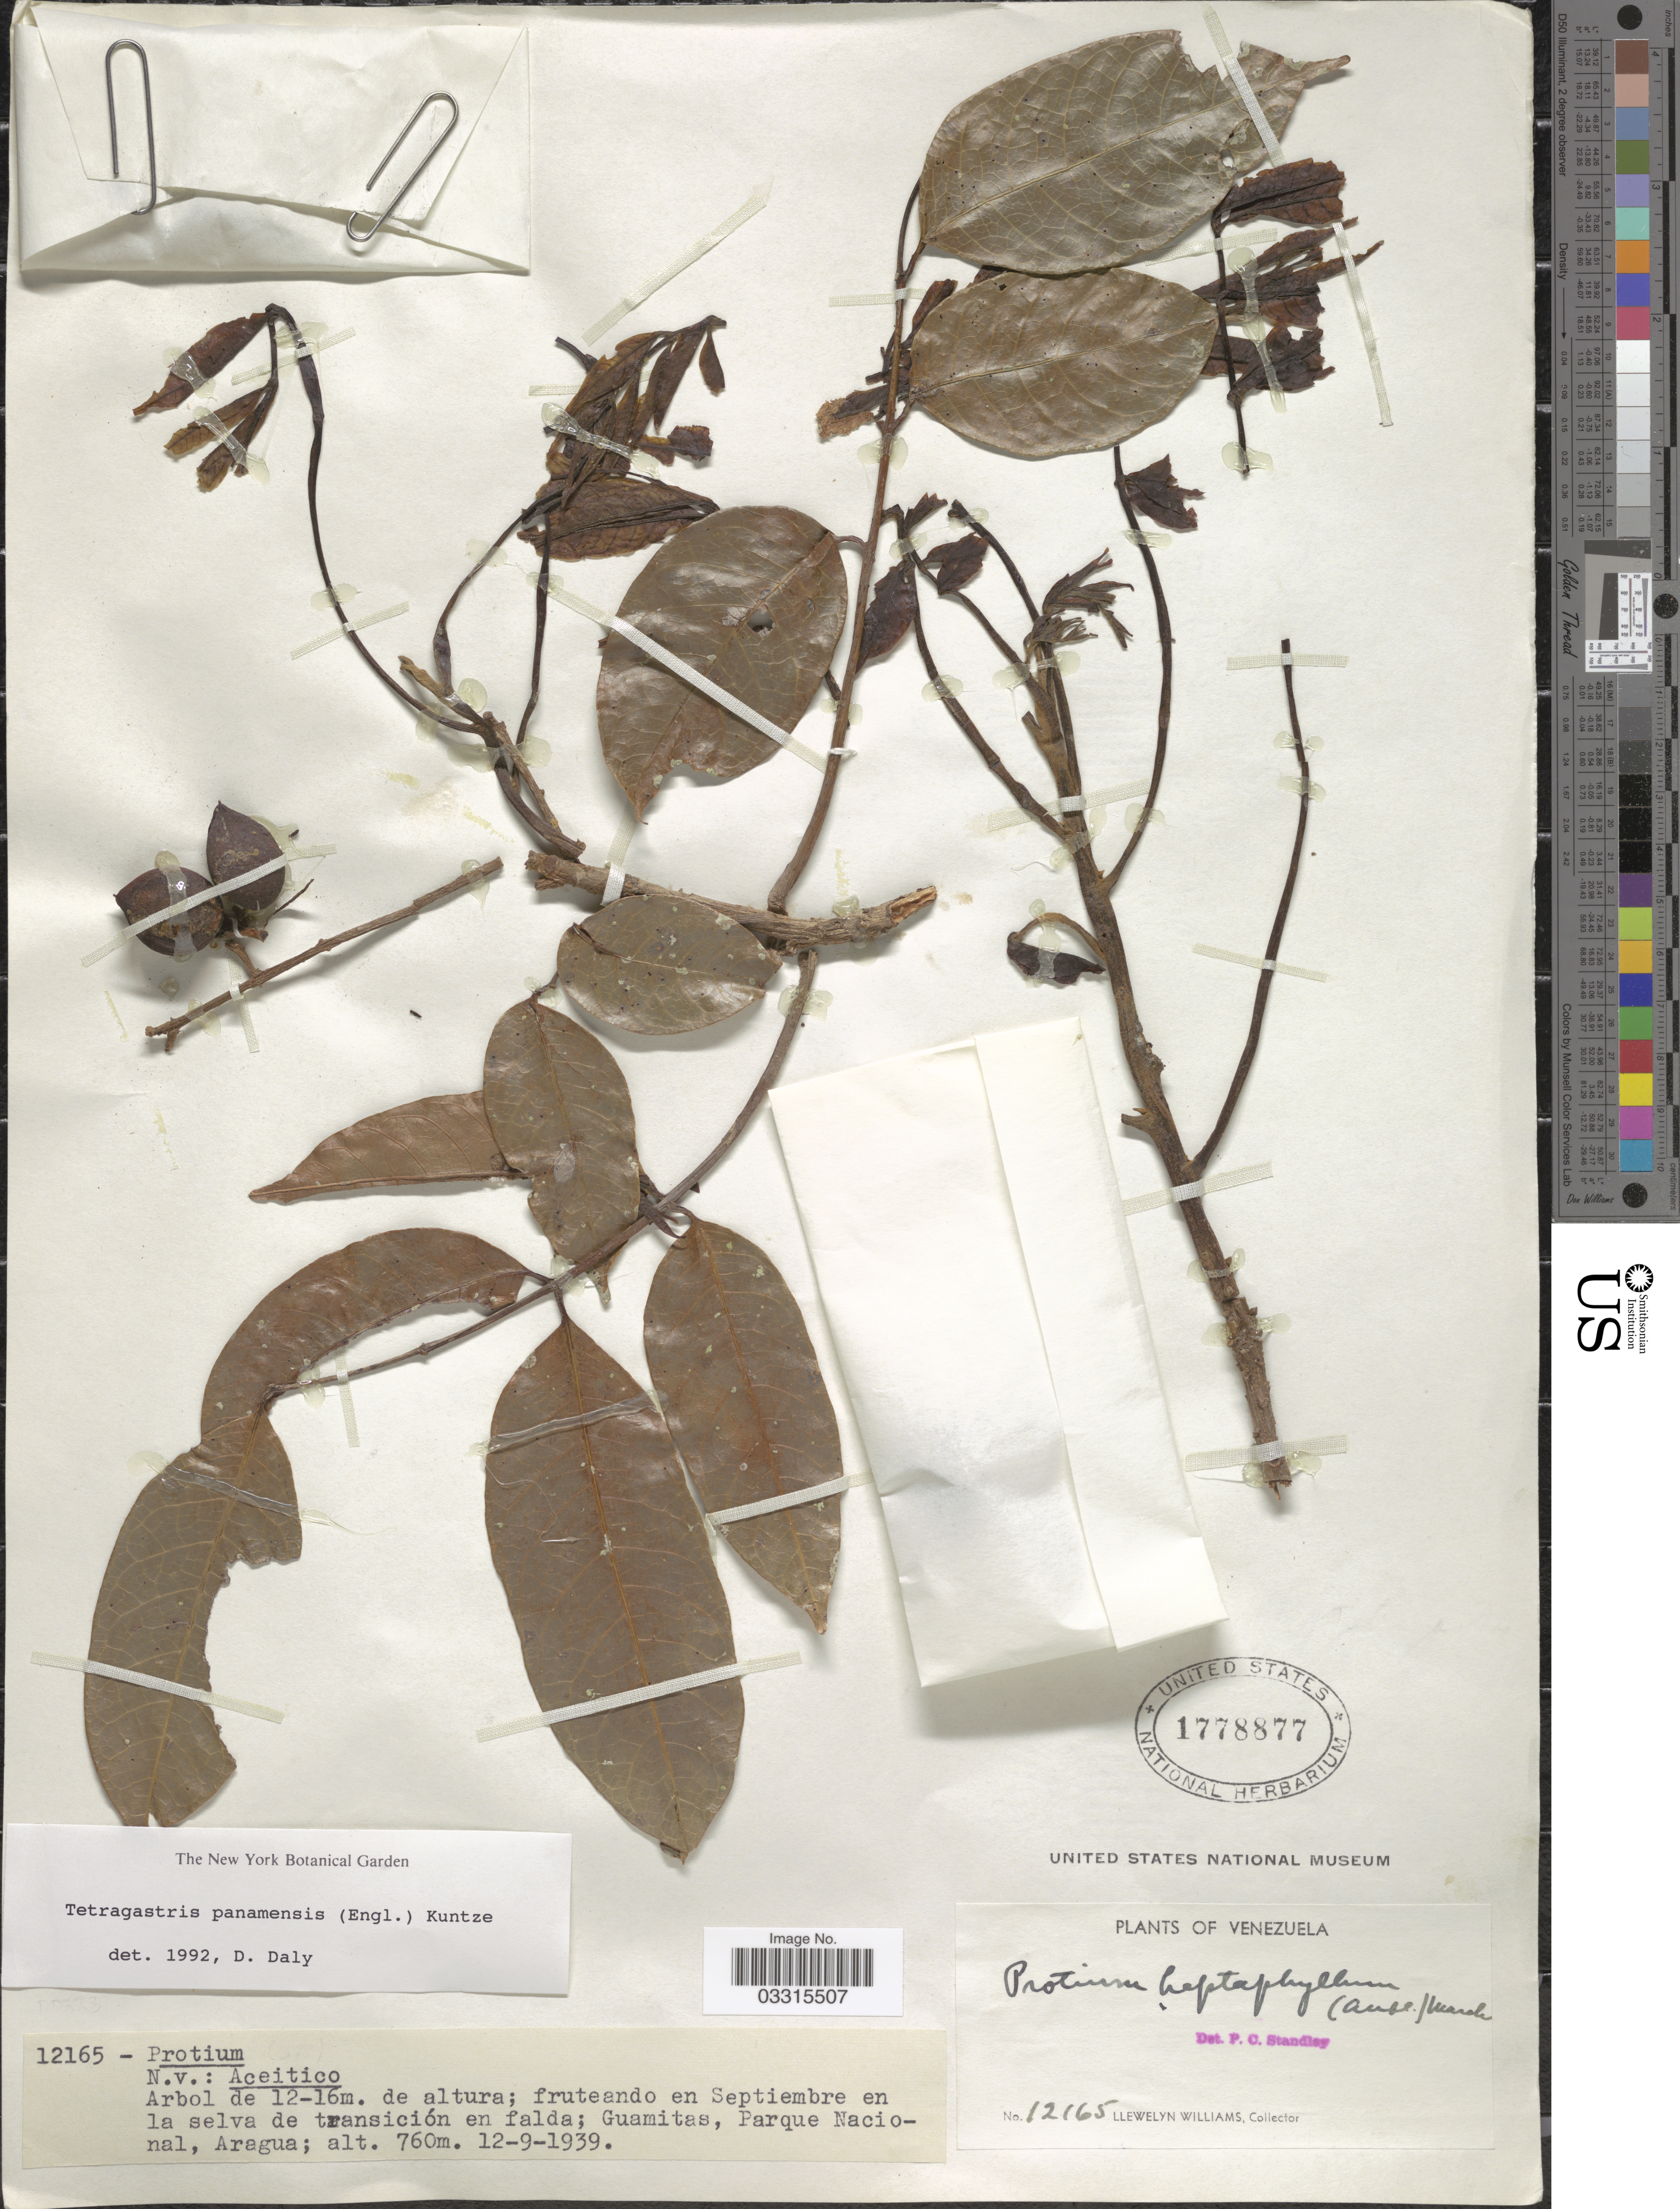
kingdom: Plantae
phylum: Tracheophyta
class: Magnoliopsida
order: Sapindales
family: Burseraceae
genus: Protium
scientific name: Protium stevensonii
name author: (Standl.) Daly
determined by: Daly, Douglas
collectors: Ll. Williams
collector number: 12165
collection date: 1939-09-12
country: Venezuela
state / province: Aragua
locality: Guamitas, Parque Nacional.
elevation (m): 760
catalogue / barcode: US 1778877